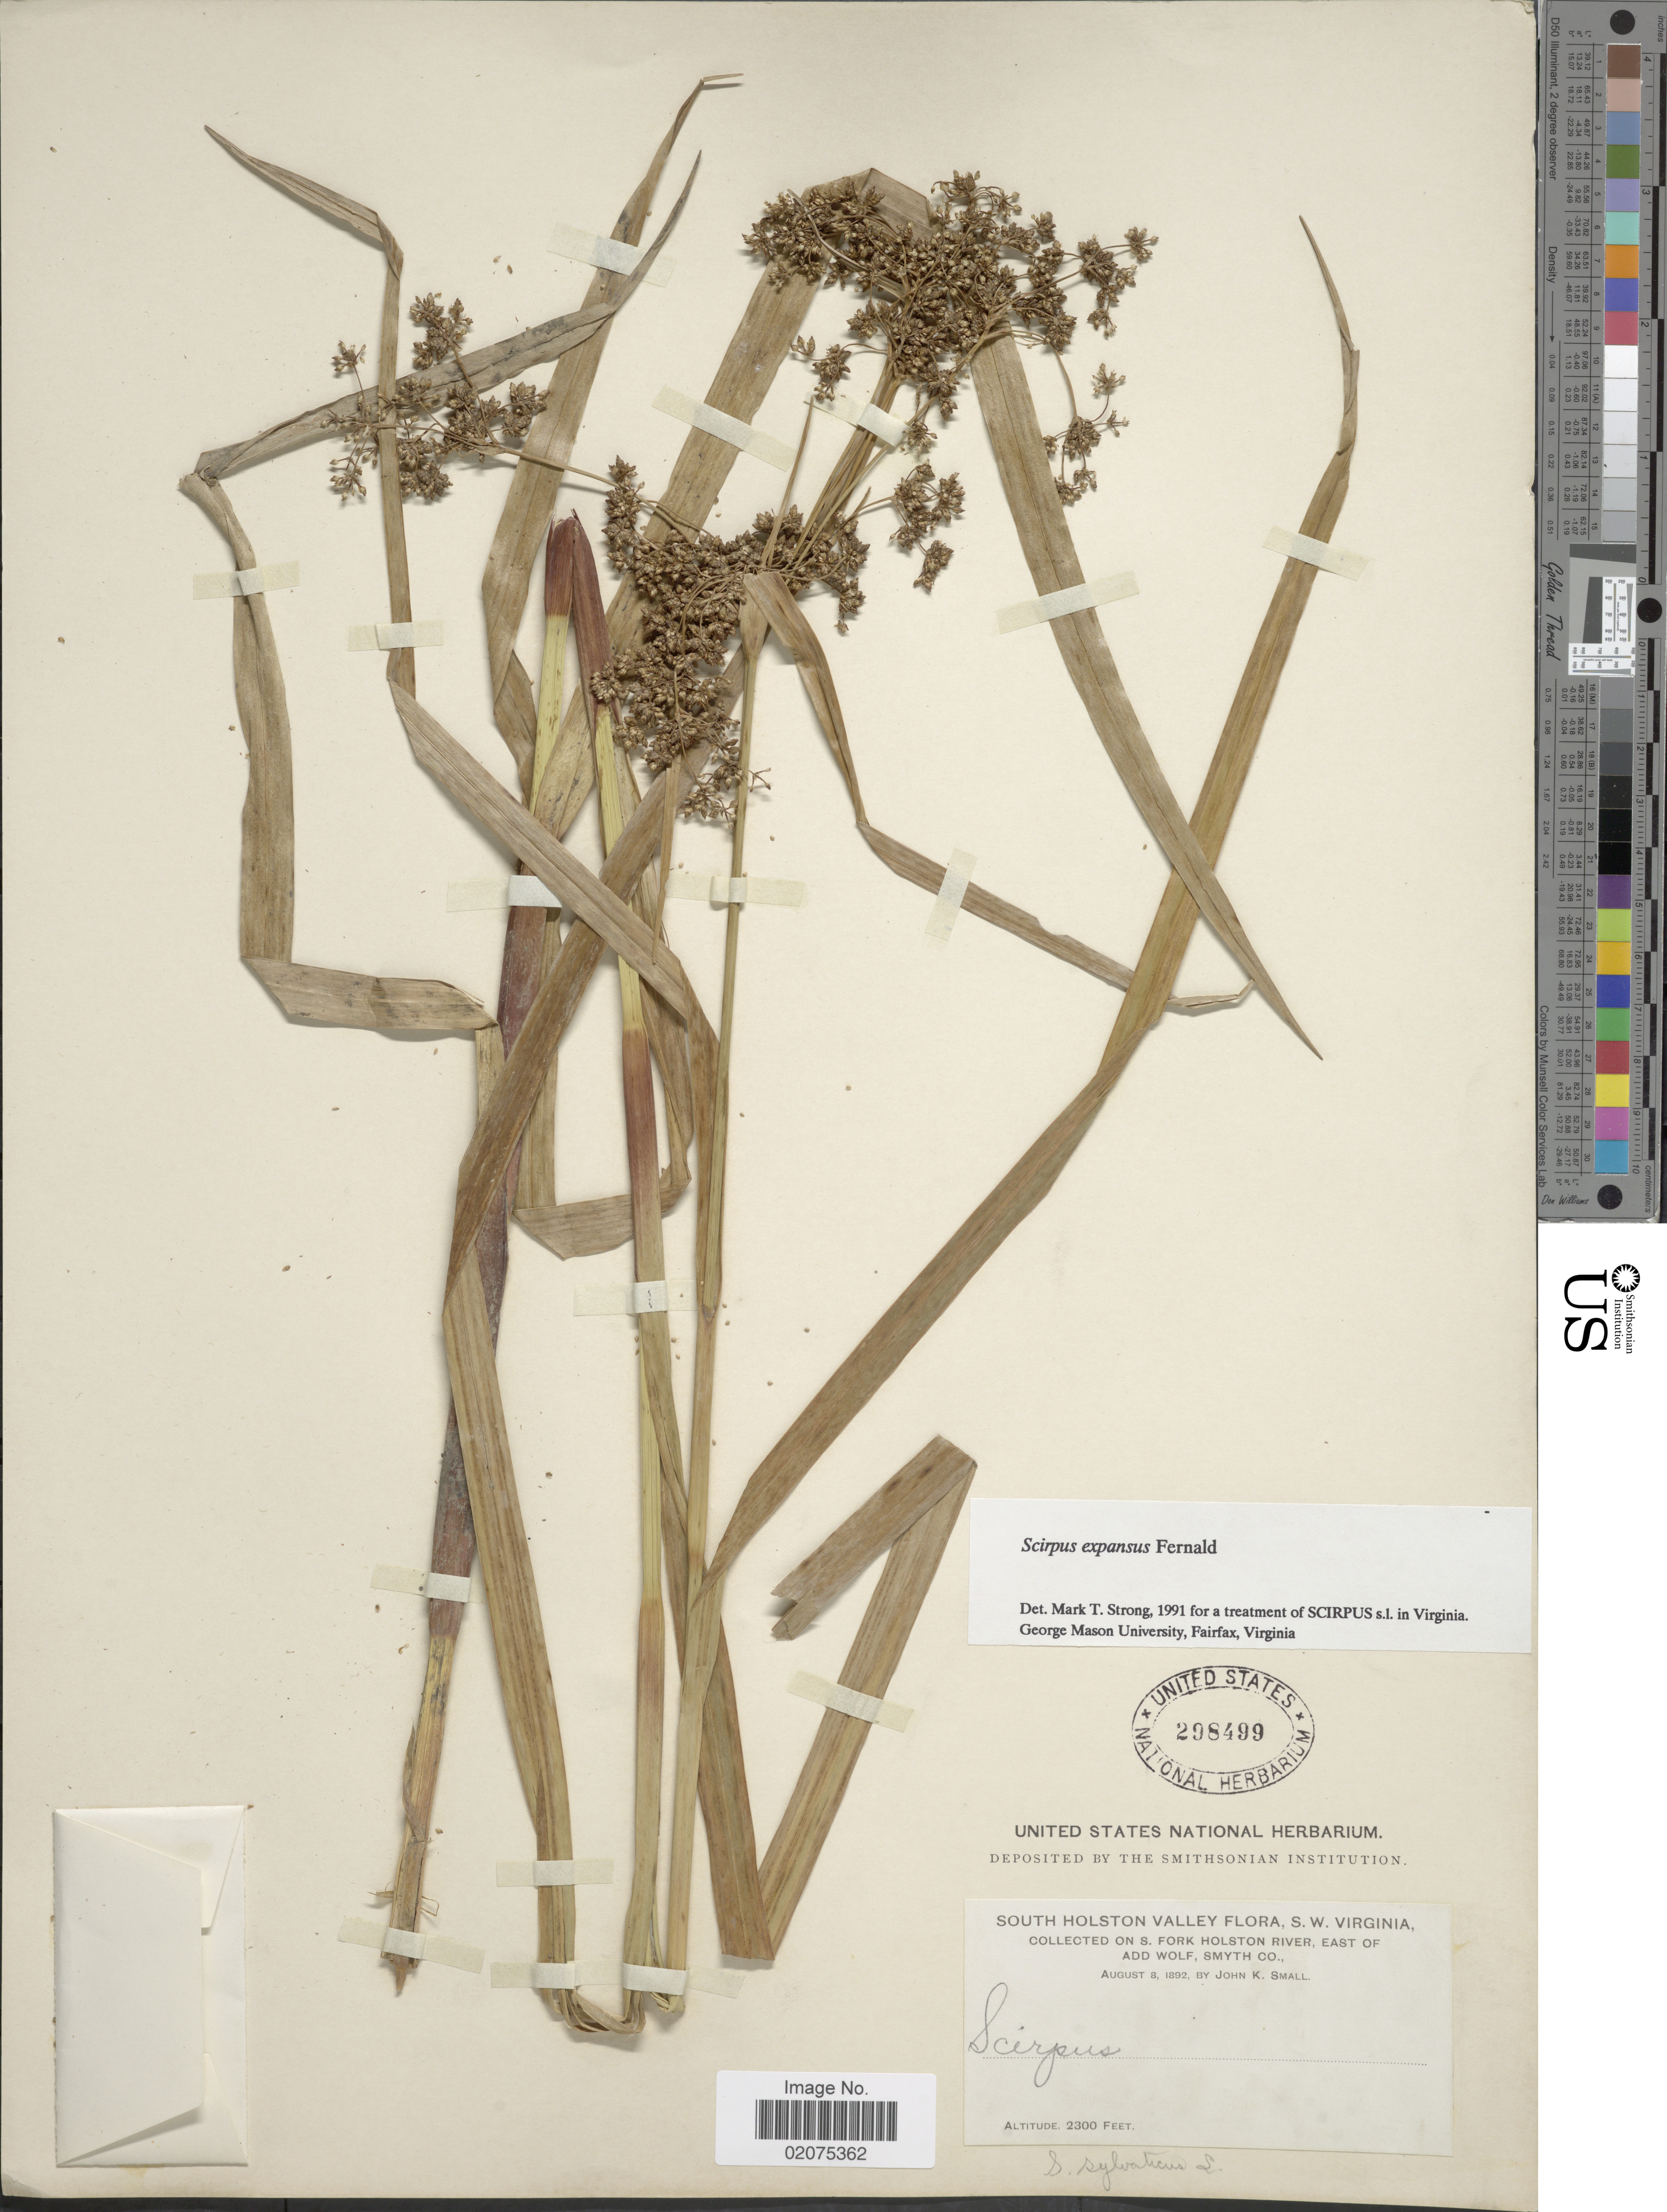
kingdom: Plantae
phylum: Tracheophyta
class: Liliopsida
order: Poales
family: Cyperaceae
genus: Scirpus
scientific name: Scirpus expansus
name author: Fernald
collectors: J. K. Small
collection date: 1892-08-08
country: United States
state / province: Virginia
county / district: Smyth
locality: South Holston Valey, S. W. Virginia, S. Fork Hilston River, east of Add Wolf, Smyth Co.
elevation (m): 701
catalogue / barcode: US 298499